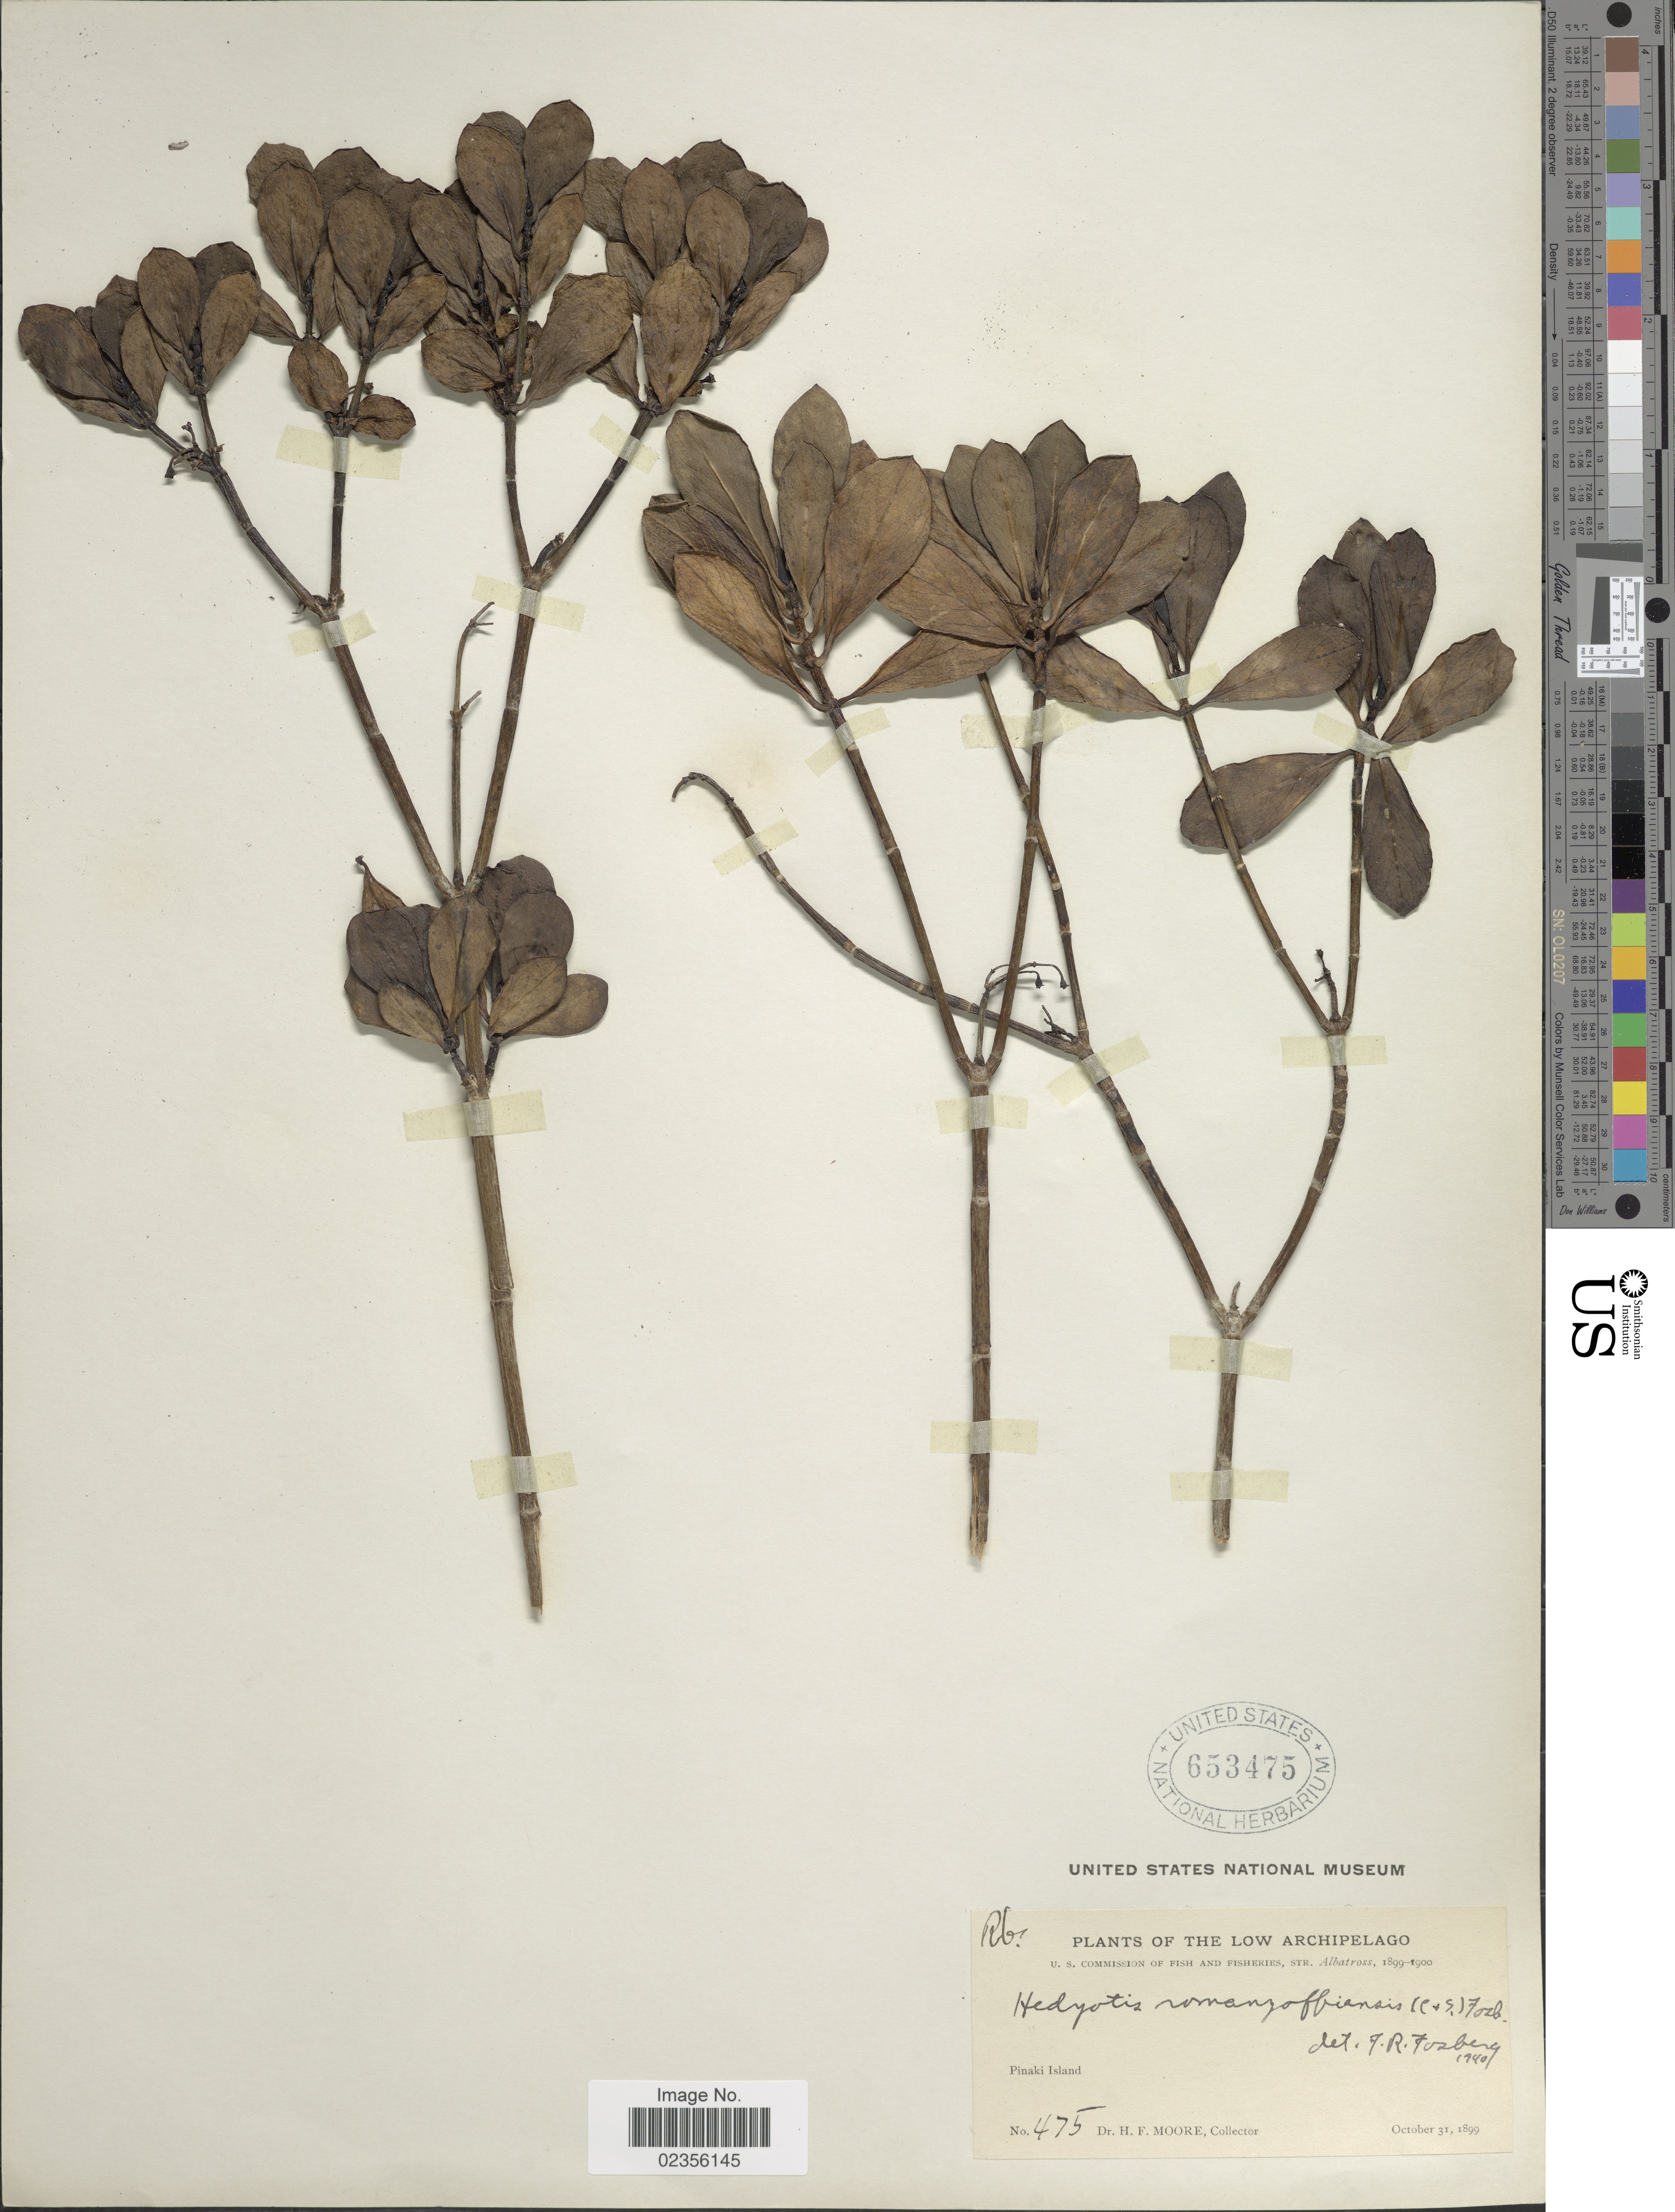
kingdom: Plantae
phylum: Tracheophyta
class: Magnoliopsida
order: Gentianales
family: Rubiaceae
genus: Kadua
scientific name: Kadua romanzoffiensis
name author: Cham. & Schltdl.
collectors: H. F. Moore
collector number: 475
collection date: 1899-10-31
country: French Polynesia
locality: Low Archipelago, Pinaki Island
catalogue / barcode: US 653475